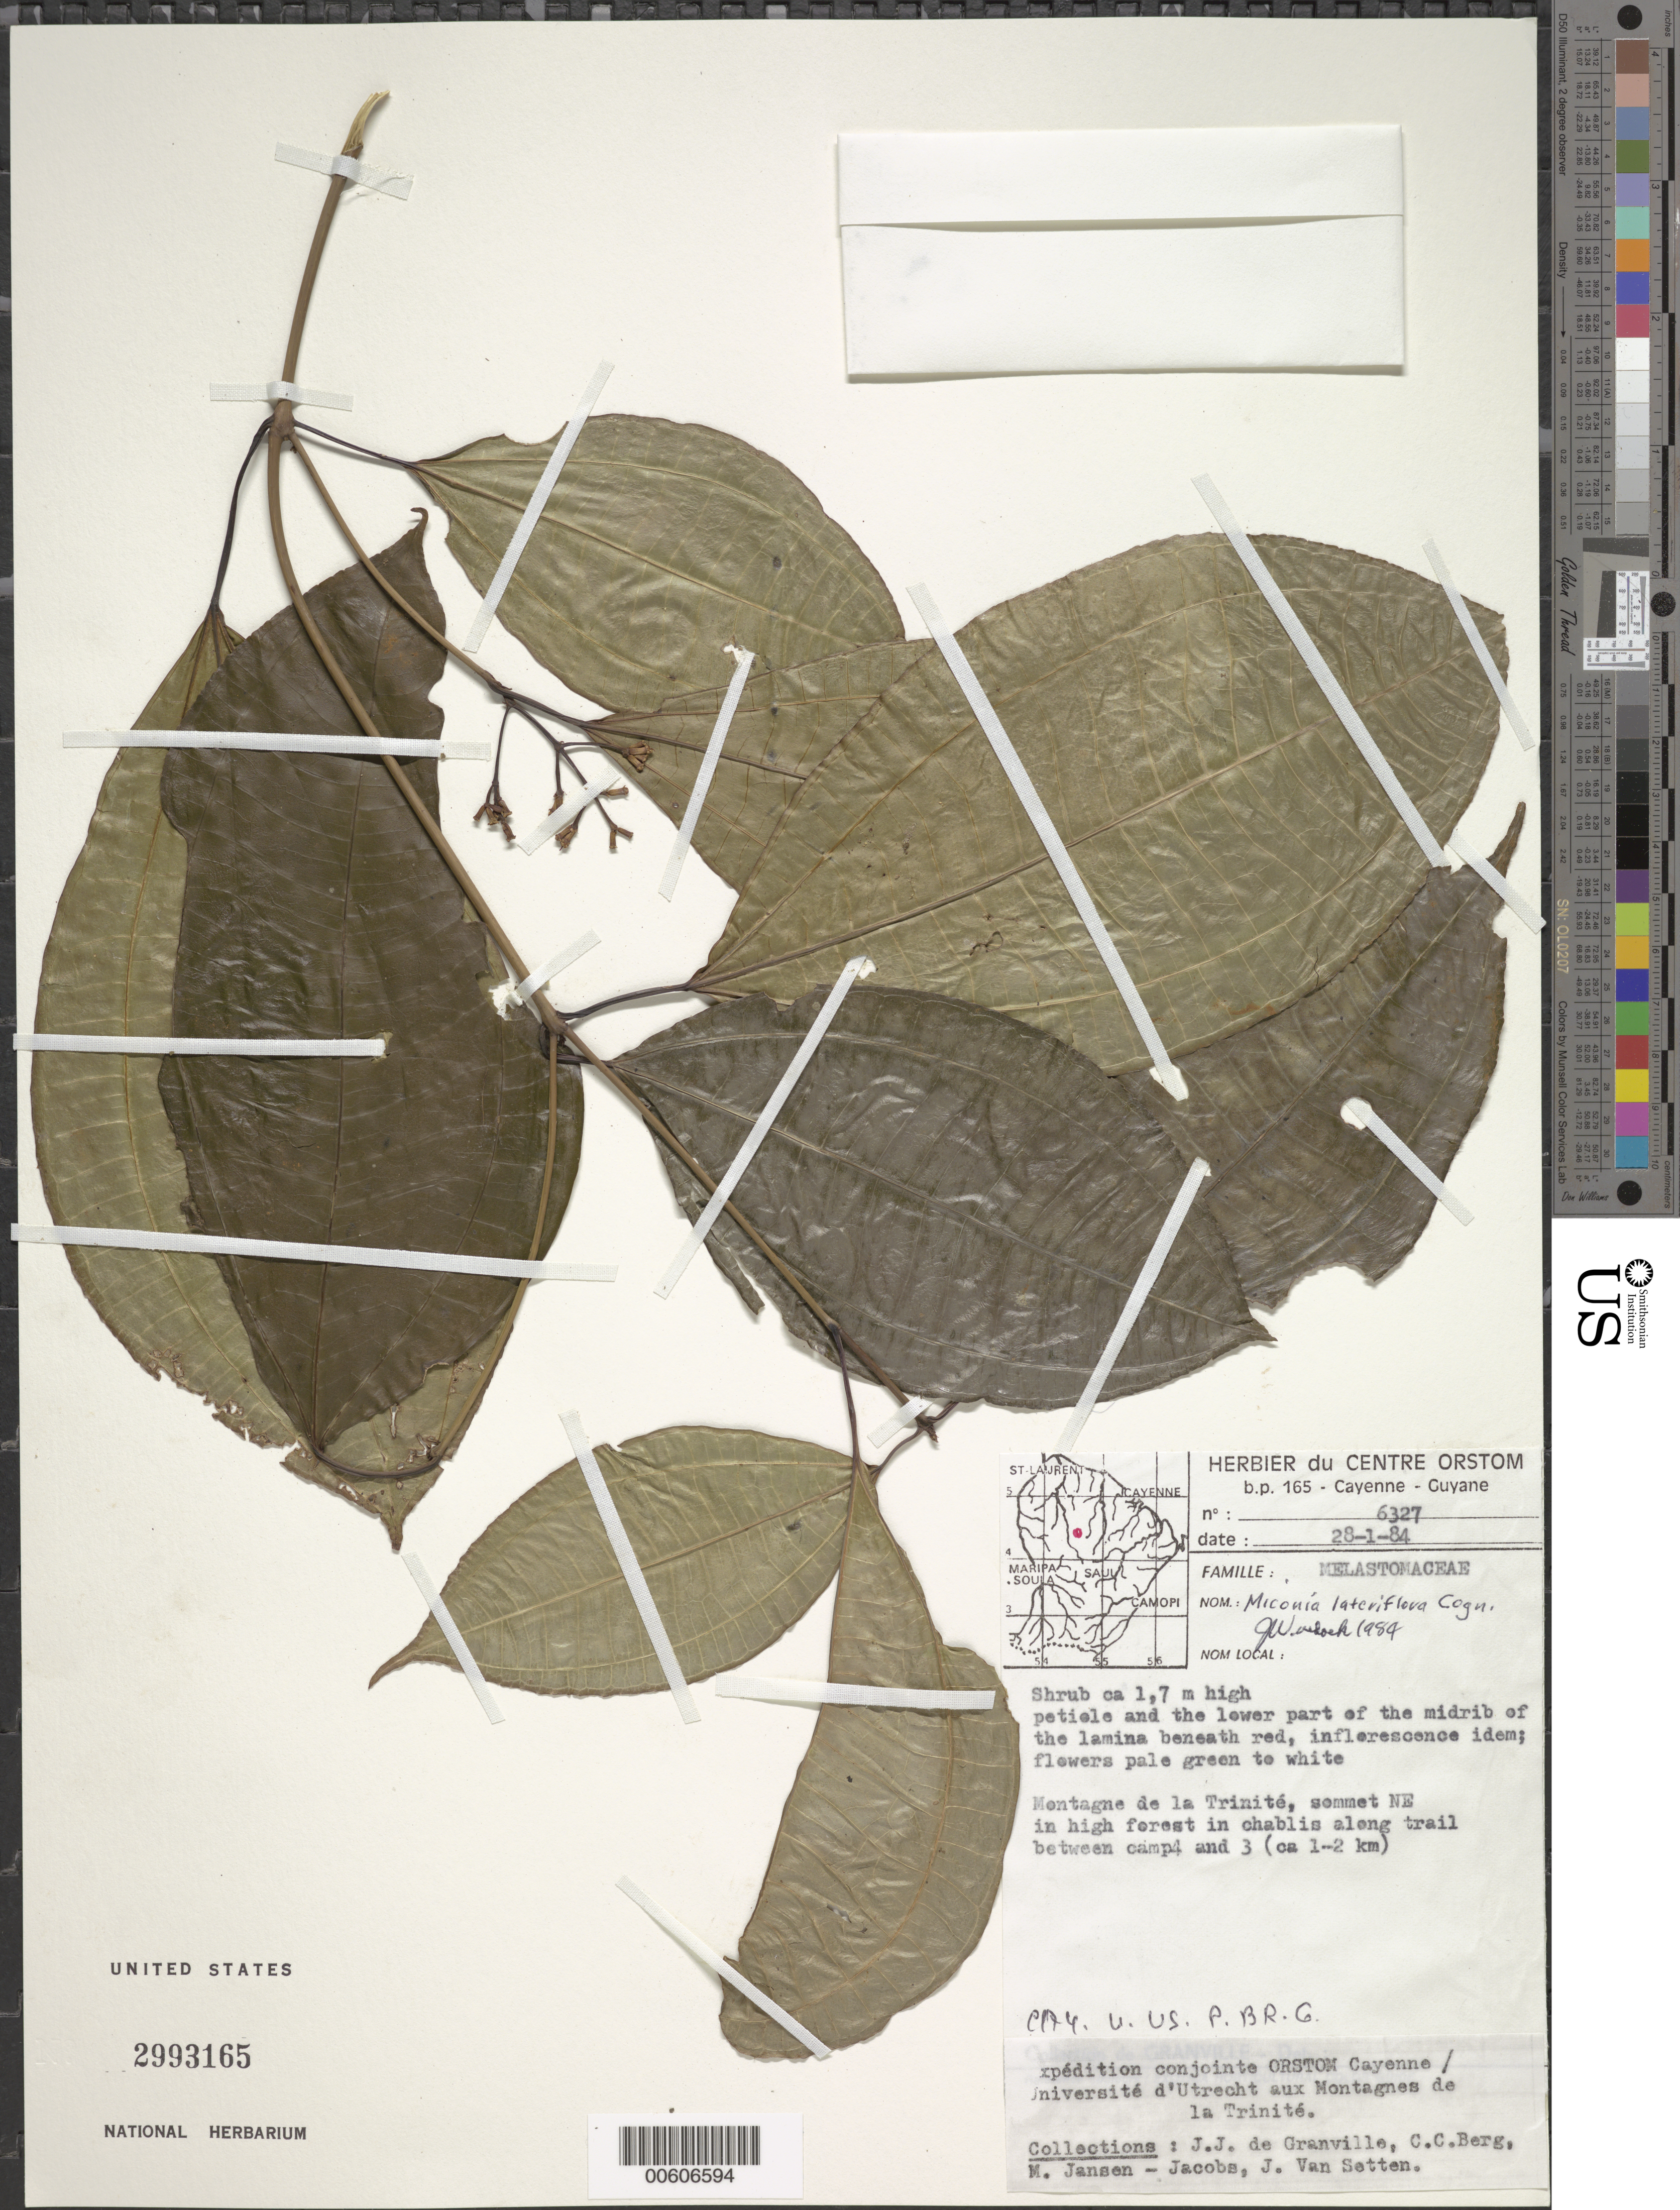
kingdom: Plantae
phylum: Tracheophyta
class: Magnoliopsida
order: Myrtales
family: Melastomataceae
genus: Miconia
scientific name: Miconia lateriflora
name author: Cogn.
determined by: Wurdack, John J., (US), US (UNITED STATES)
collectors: J.-J. de Granville, C. C. Berg, M. J. Jansen-Jacobs & J. van Setten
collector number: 6327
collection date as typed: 28-Jan-84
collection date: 1984-01-28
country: French Guiana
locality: Montagnes de la Trinité, sommet NE, along trail between camp 3 and 4 (about 1-2 km)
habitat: High forest in chablis along trail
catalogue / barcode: US 2993165